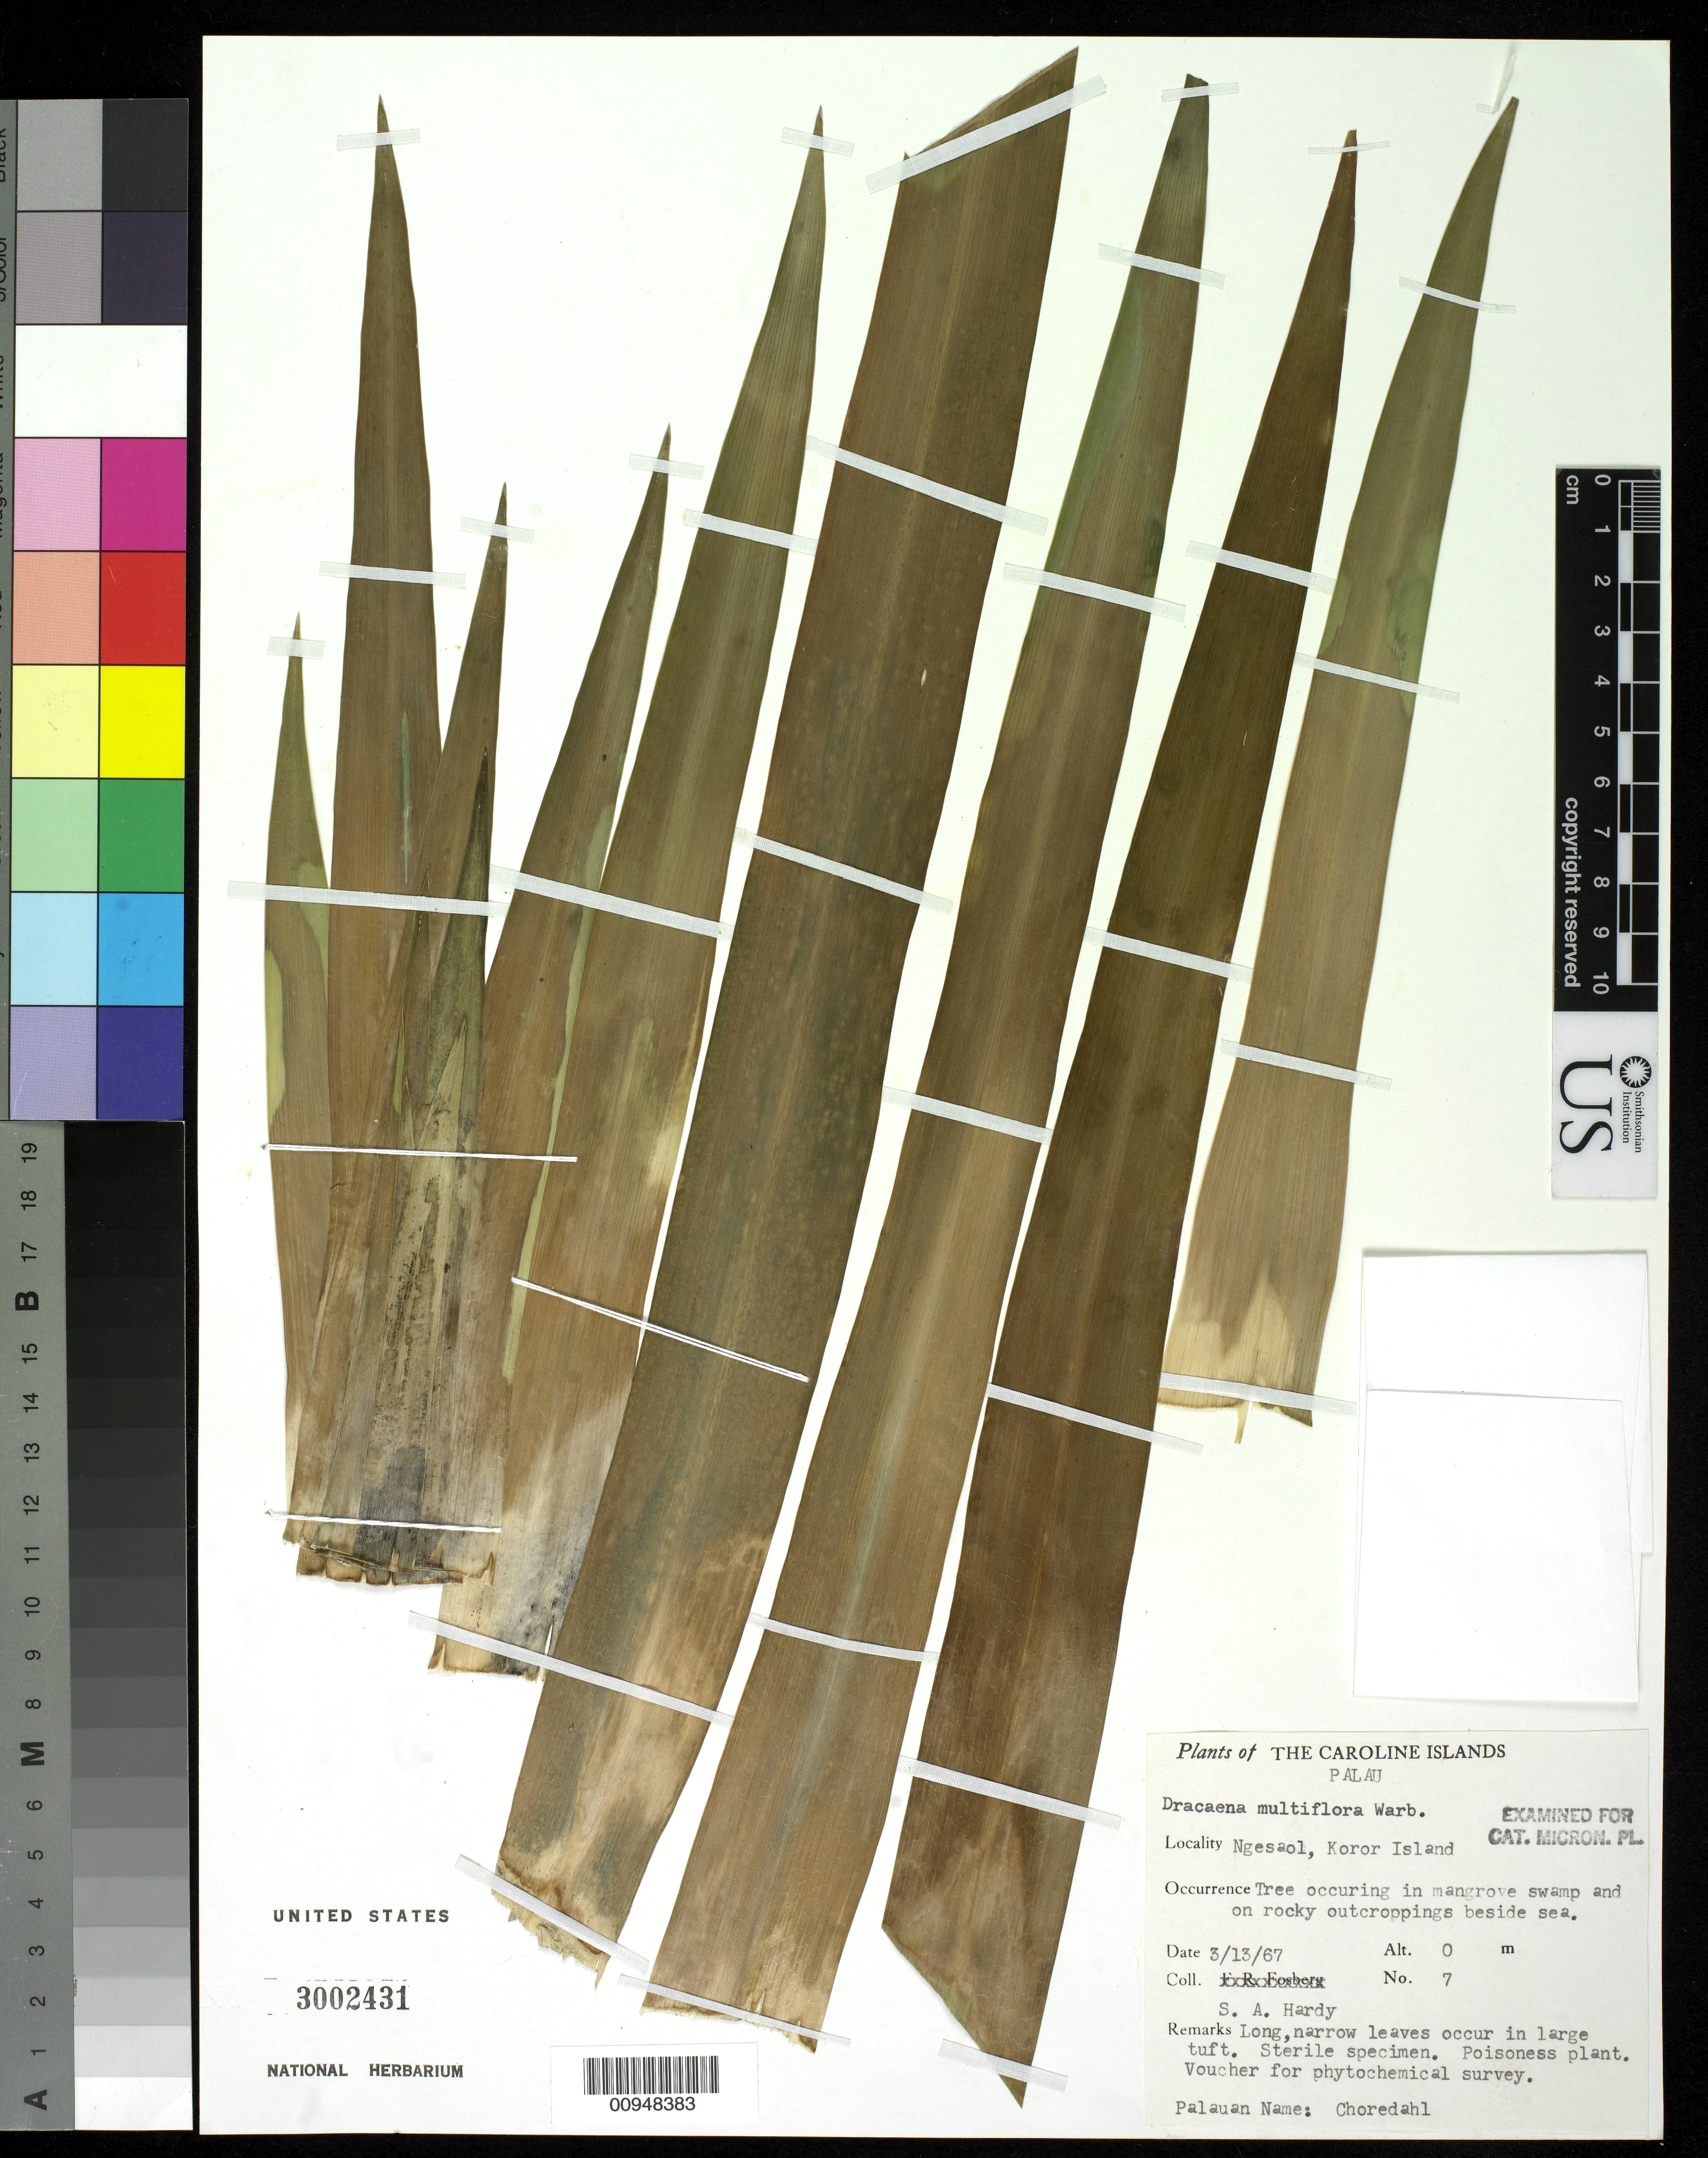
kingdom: Plantae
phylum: Tracheophyta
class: Liliopsida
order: Asparagales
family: Asparagaceae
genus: Dracaena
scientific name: Dracaena multiflora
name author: Warb. ex Sarasin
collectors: S. A. Hardy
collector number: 7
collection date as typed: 13 Mar 1967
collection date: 1967-03-13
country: Palau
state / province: Koror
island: Oreor (Koror)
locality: Ngesaol.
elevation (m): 0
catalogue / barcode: US 3002431